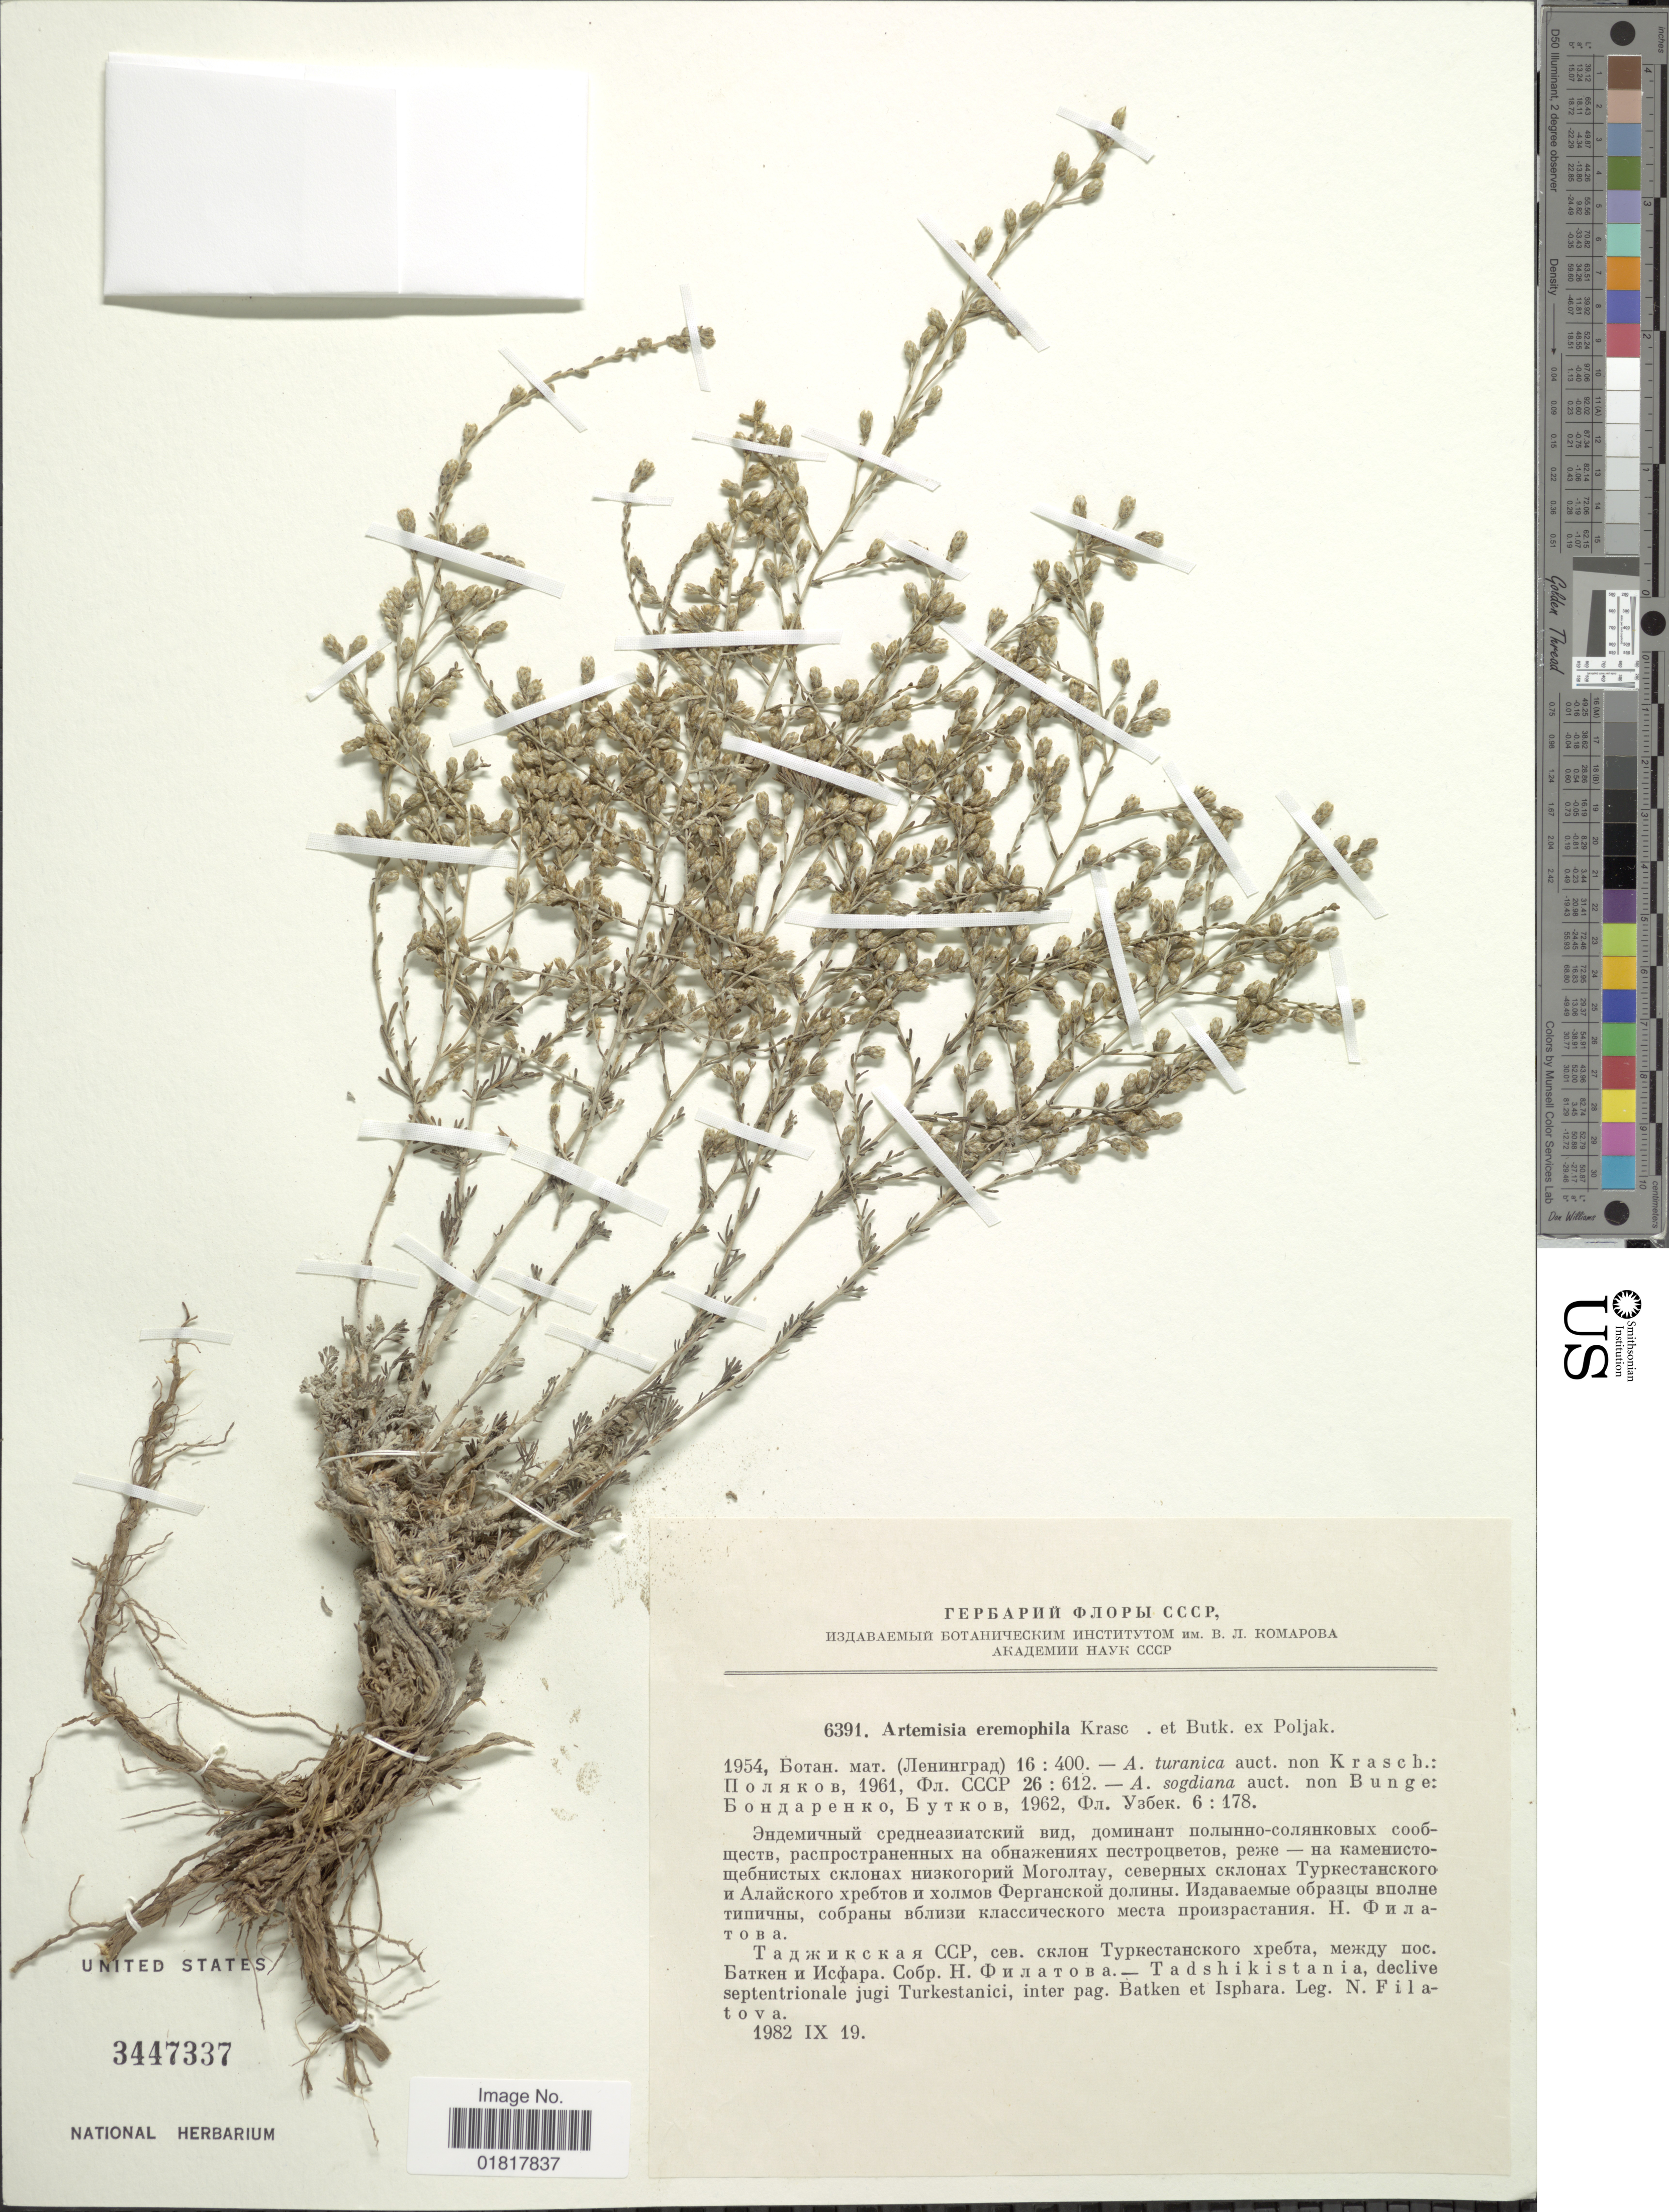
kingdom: Plantae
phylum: Tracheophyta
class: Magnoliopsida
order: Asterales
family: Asteraceae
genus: Artemisia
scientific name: Artemisia eremophila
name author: Krasch. & Butkov ex Poljakov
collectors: N. Filatova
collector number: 6391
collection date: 1982-09-19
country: Kyrgyzstan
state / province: Batken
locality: Tashikistania, declive septentrionale jugi Turkestanici, inter pag. Batken et Isphara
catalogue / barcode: US 3447337